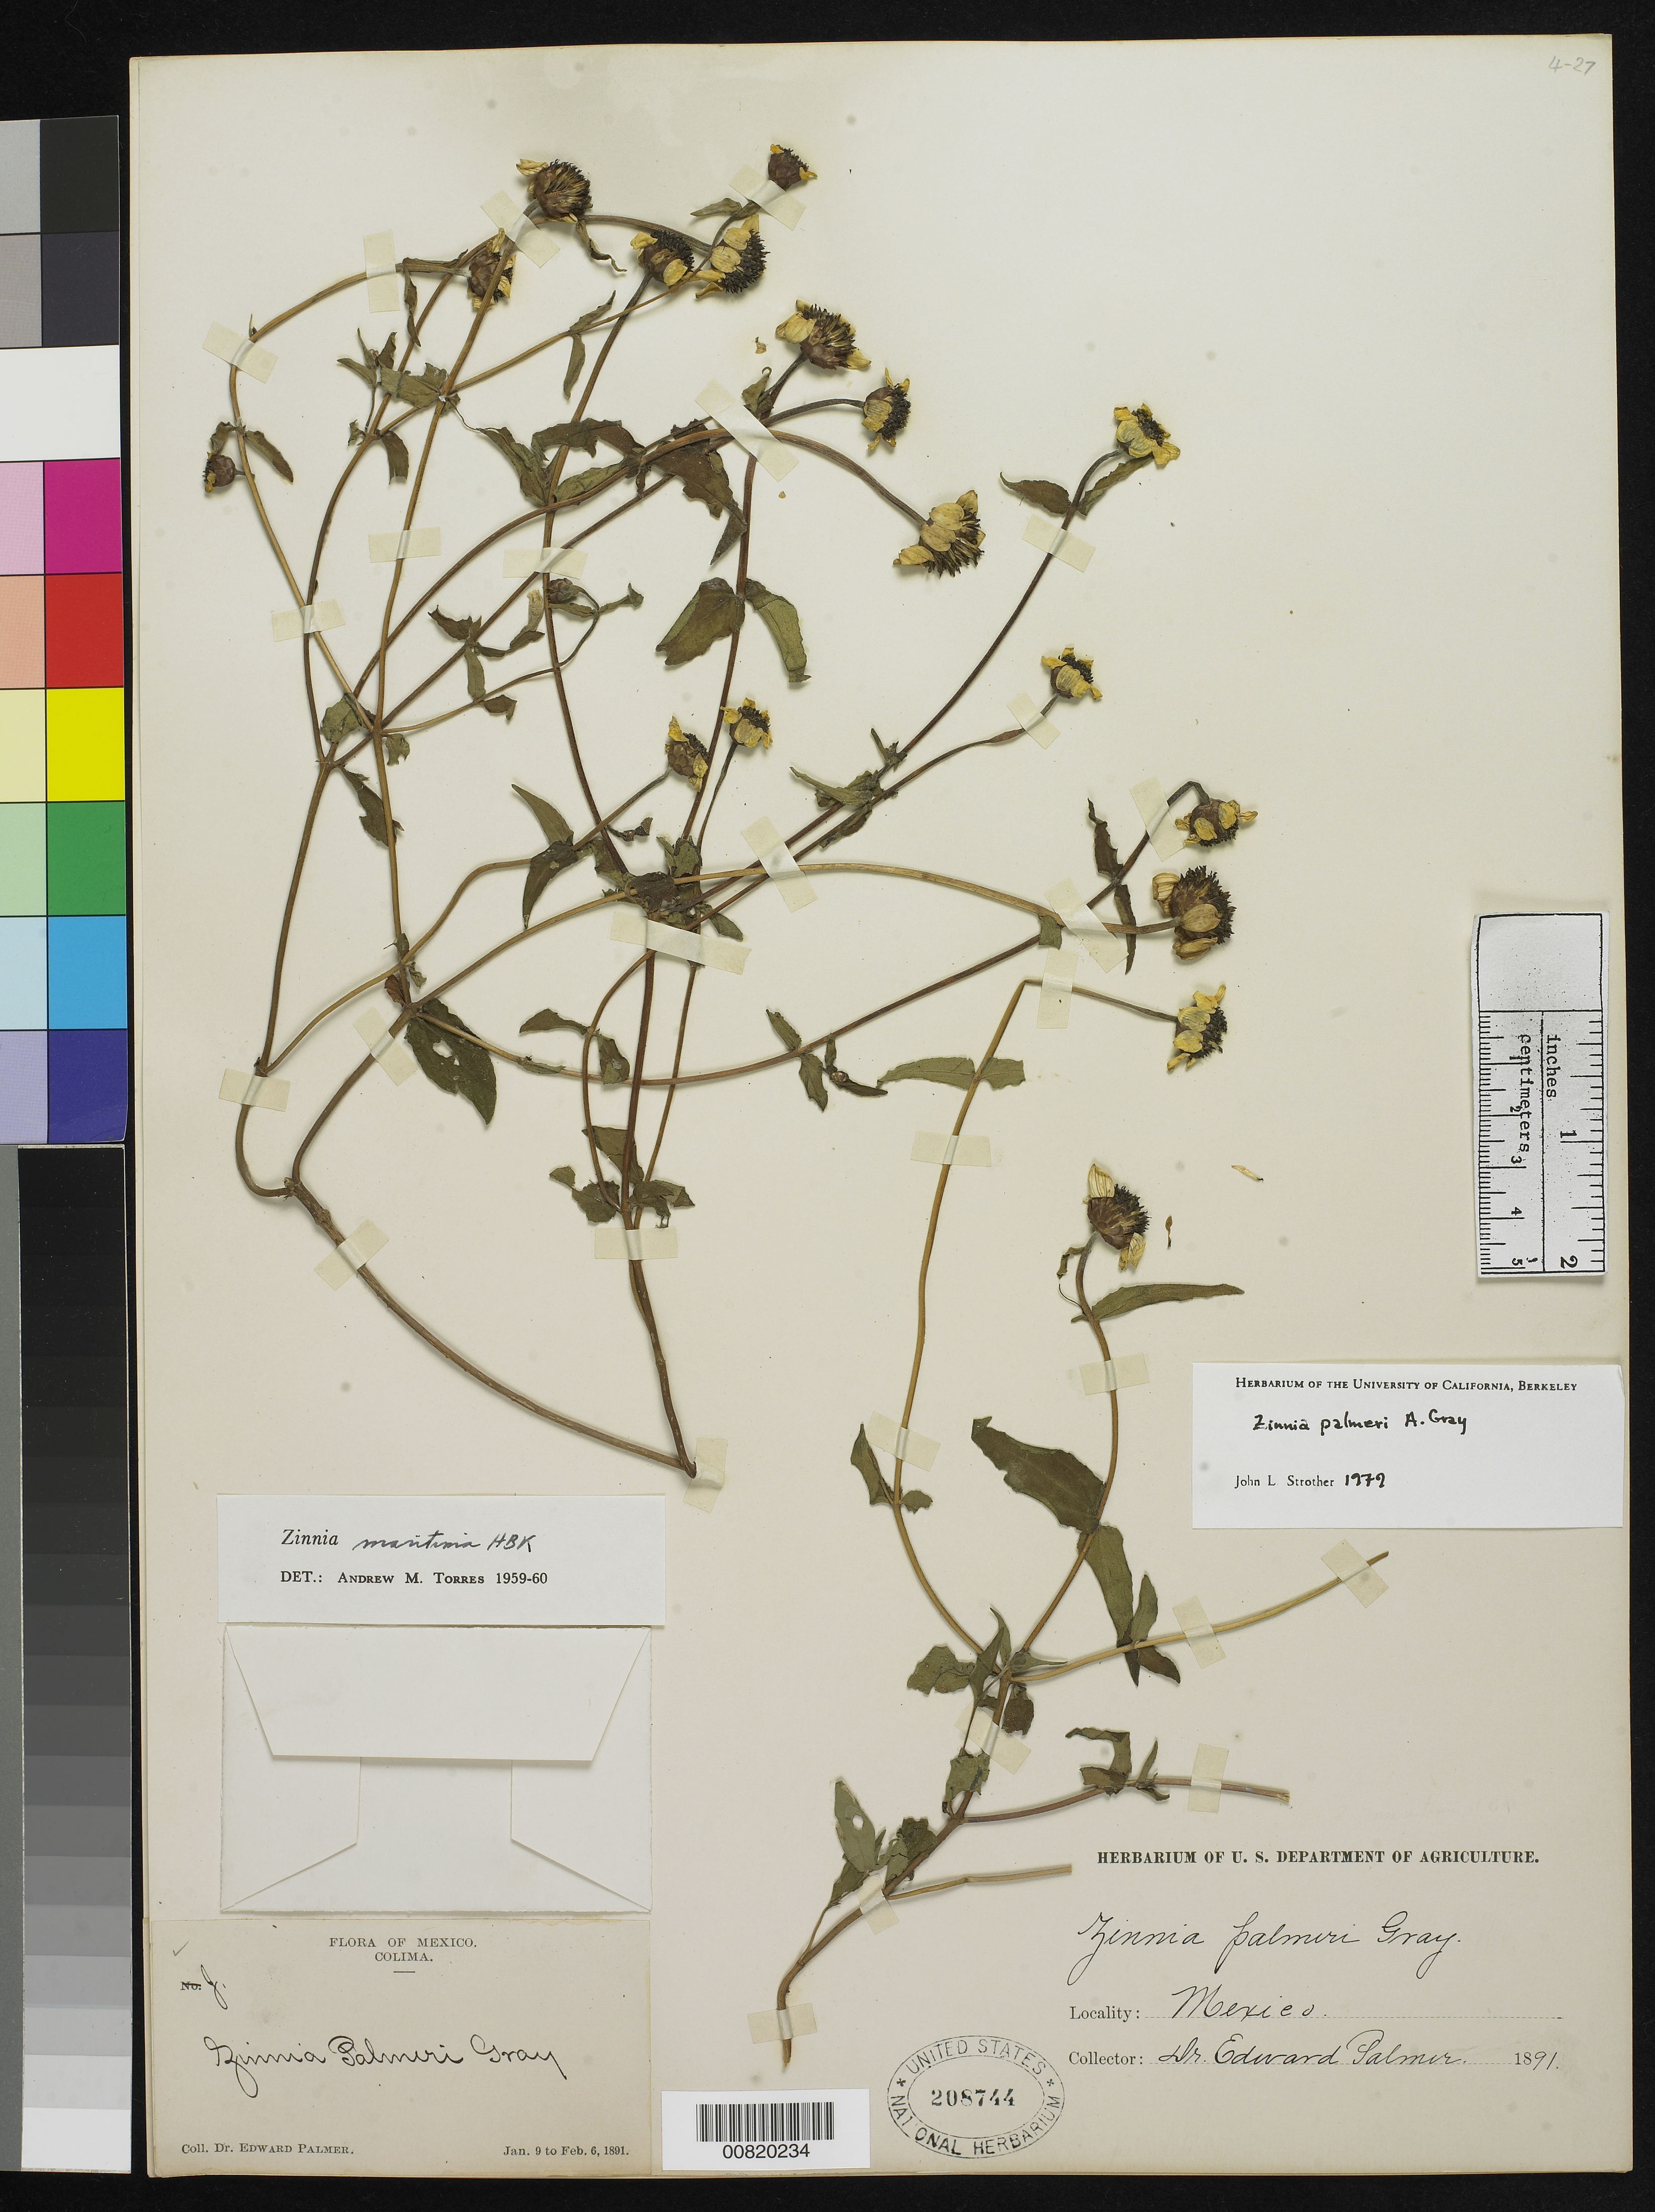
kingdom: Plantae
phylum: Tracheophyta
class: Magnoliopsida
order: Asterales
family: Asteraceae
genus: Zinnia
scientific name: Zinnia palmeri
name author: A. Gray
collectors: E. Palmer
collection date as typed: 09 Jan 1891 to 06 Feb 1891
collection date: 1891-01-09/1891-02-06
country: Mexico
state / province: Colima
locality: J. Colima.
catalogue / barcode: US 208744